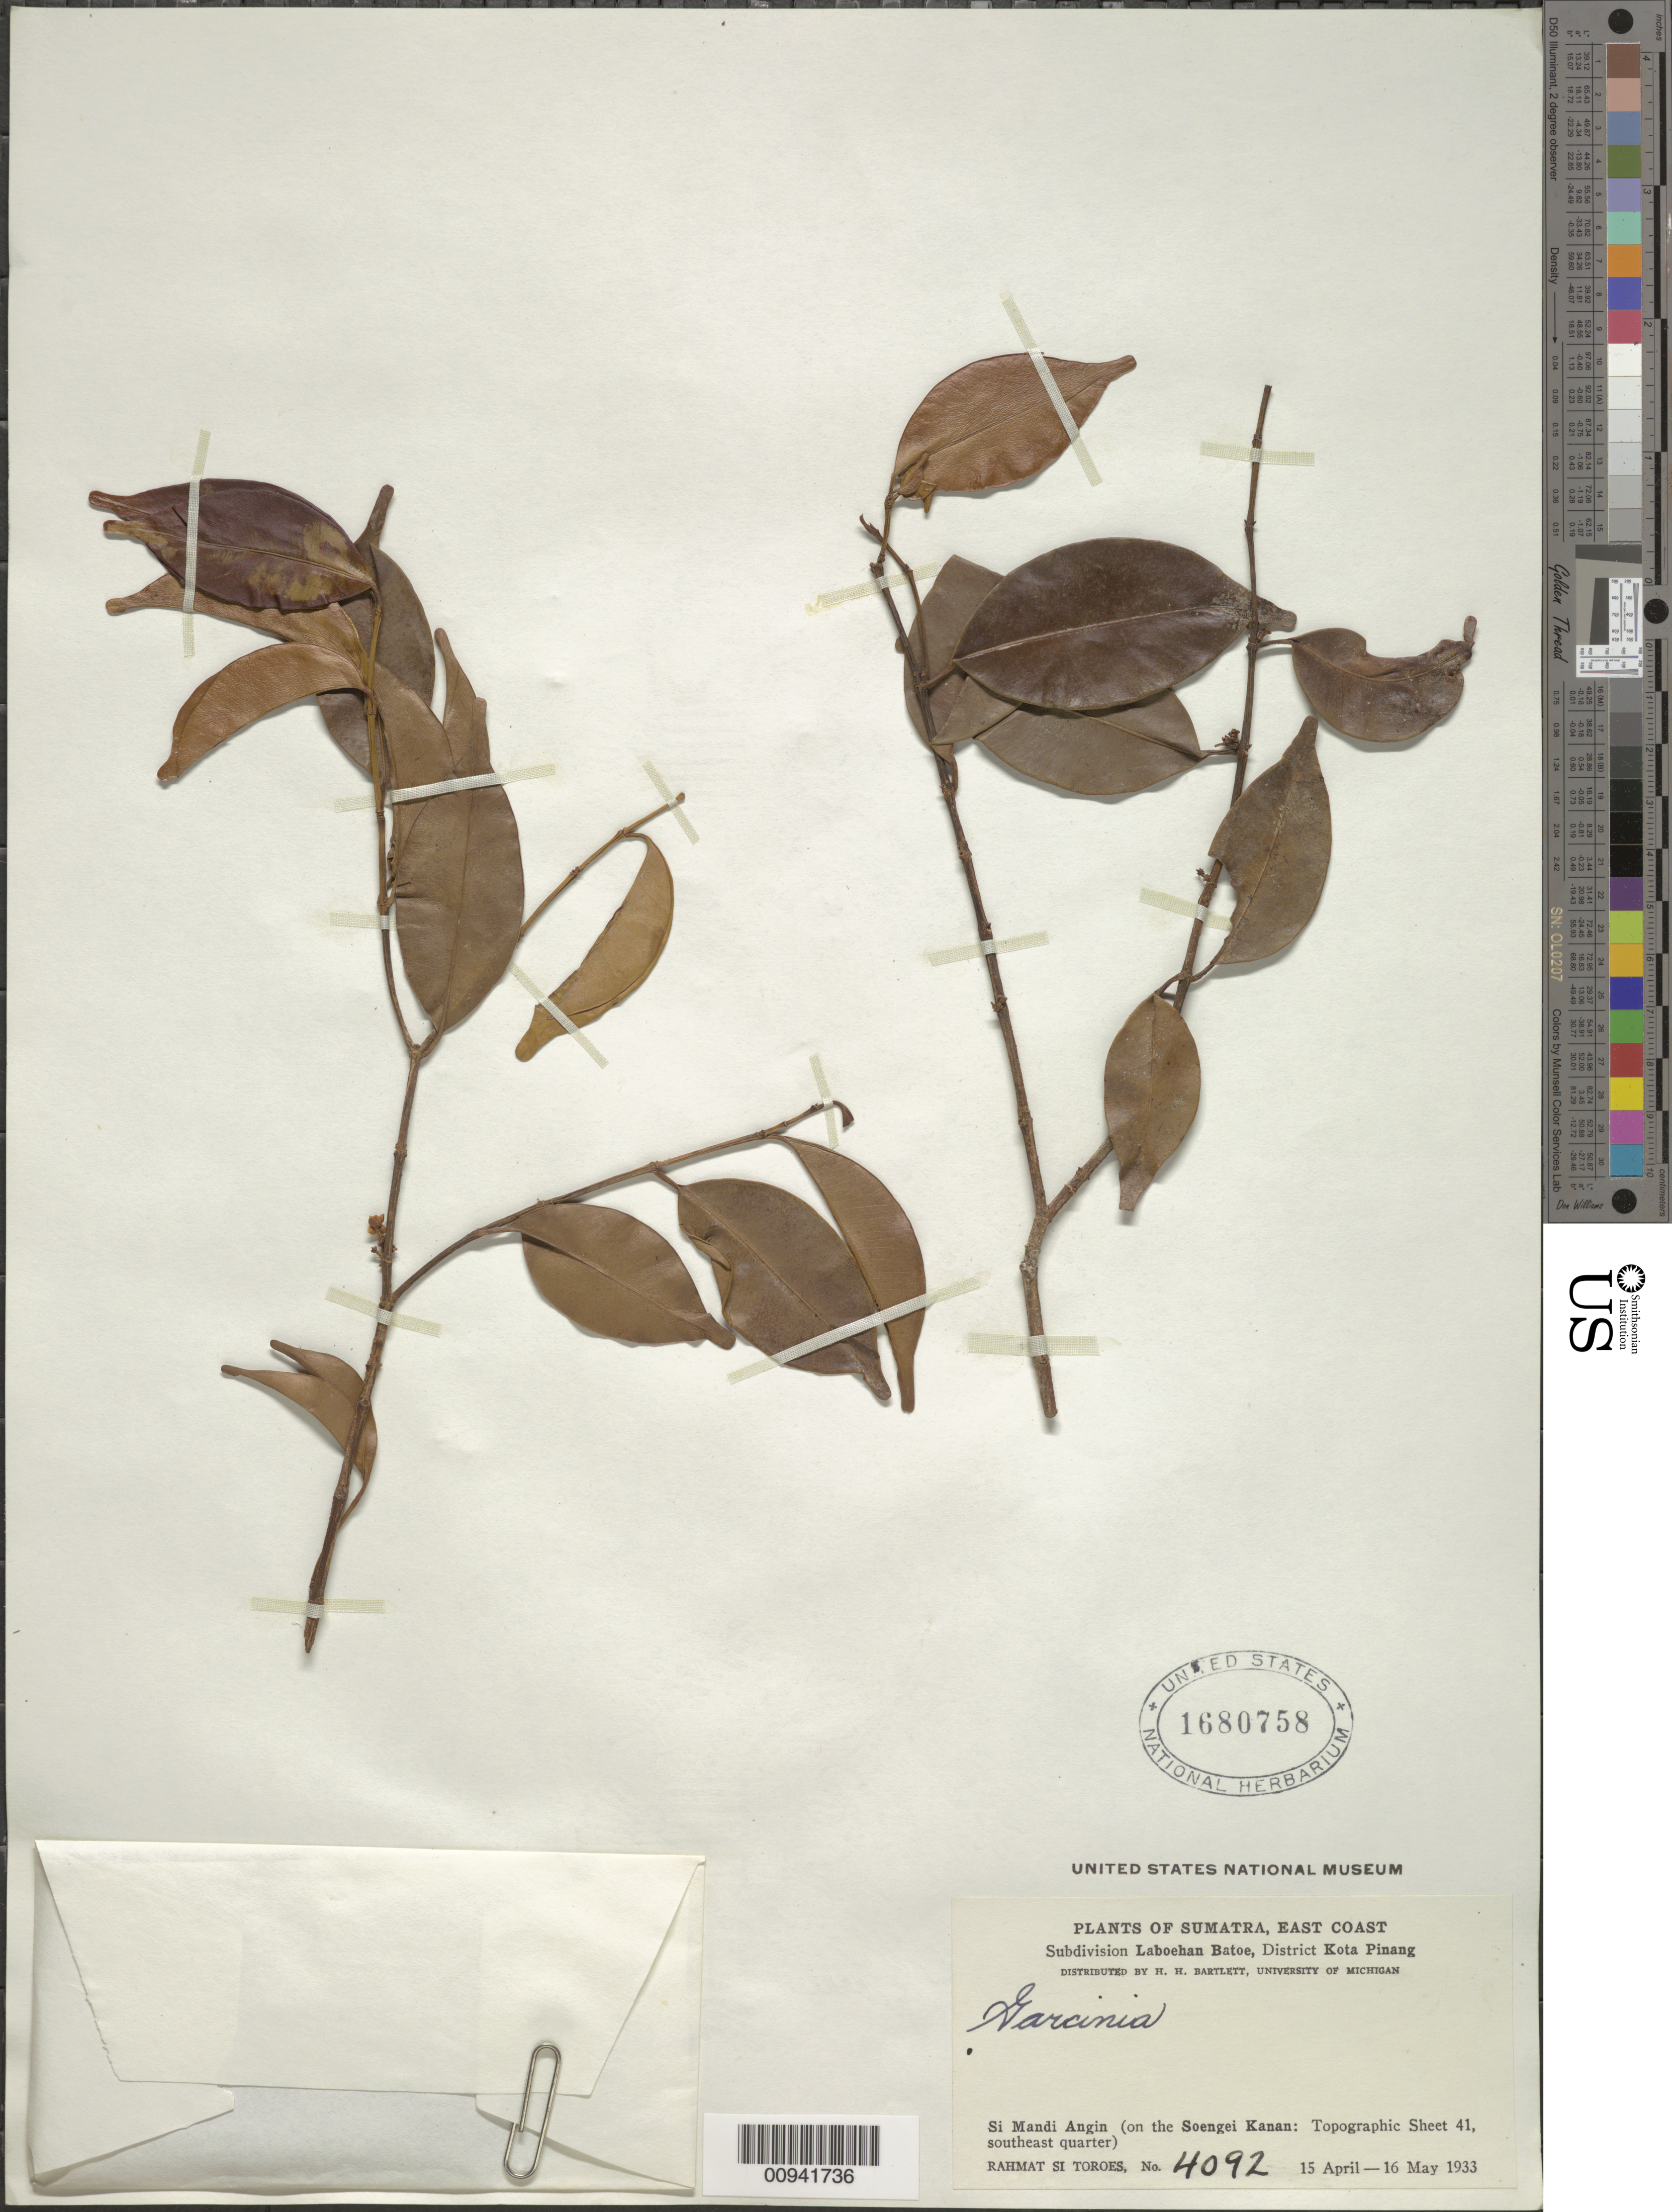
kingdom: Plantae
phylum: Tracheophyta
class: Magnoliopsida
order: Malpighiales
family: Clusiaceae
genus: Garcinia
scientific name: Garcinia sp.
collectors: Rahmat Si Boeea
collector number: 4092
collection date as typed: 15 Apr 1933 to 16 May 1933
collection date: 1933-04-15/1933-05-16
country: Indonesia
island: Sumatra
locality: Subdivision Laboehan Batoe, District Kota Pinang; Si Mandi Angin (on the Soengei Kanan: Topographic sheet 41, southeast quarter)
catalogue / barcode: US 1680758